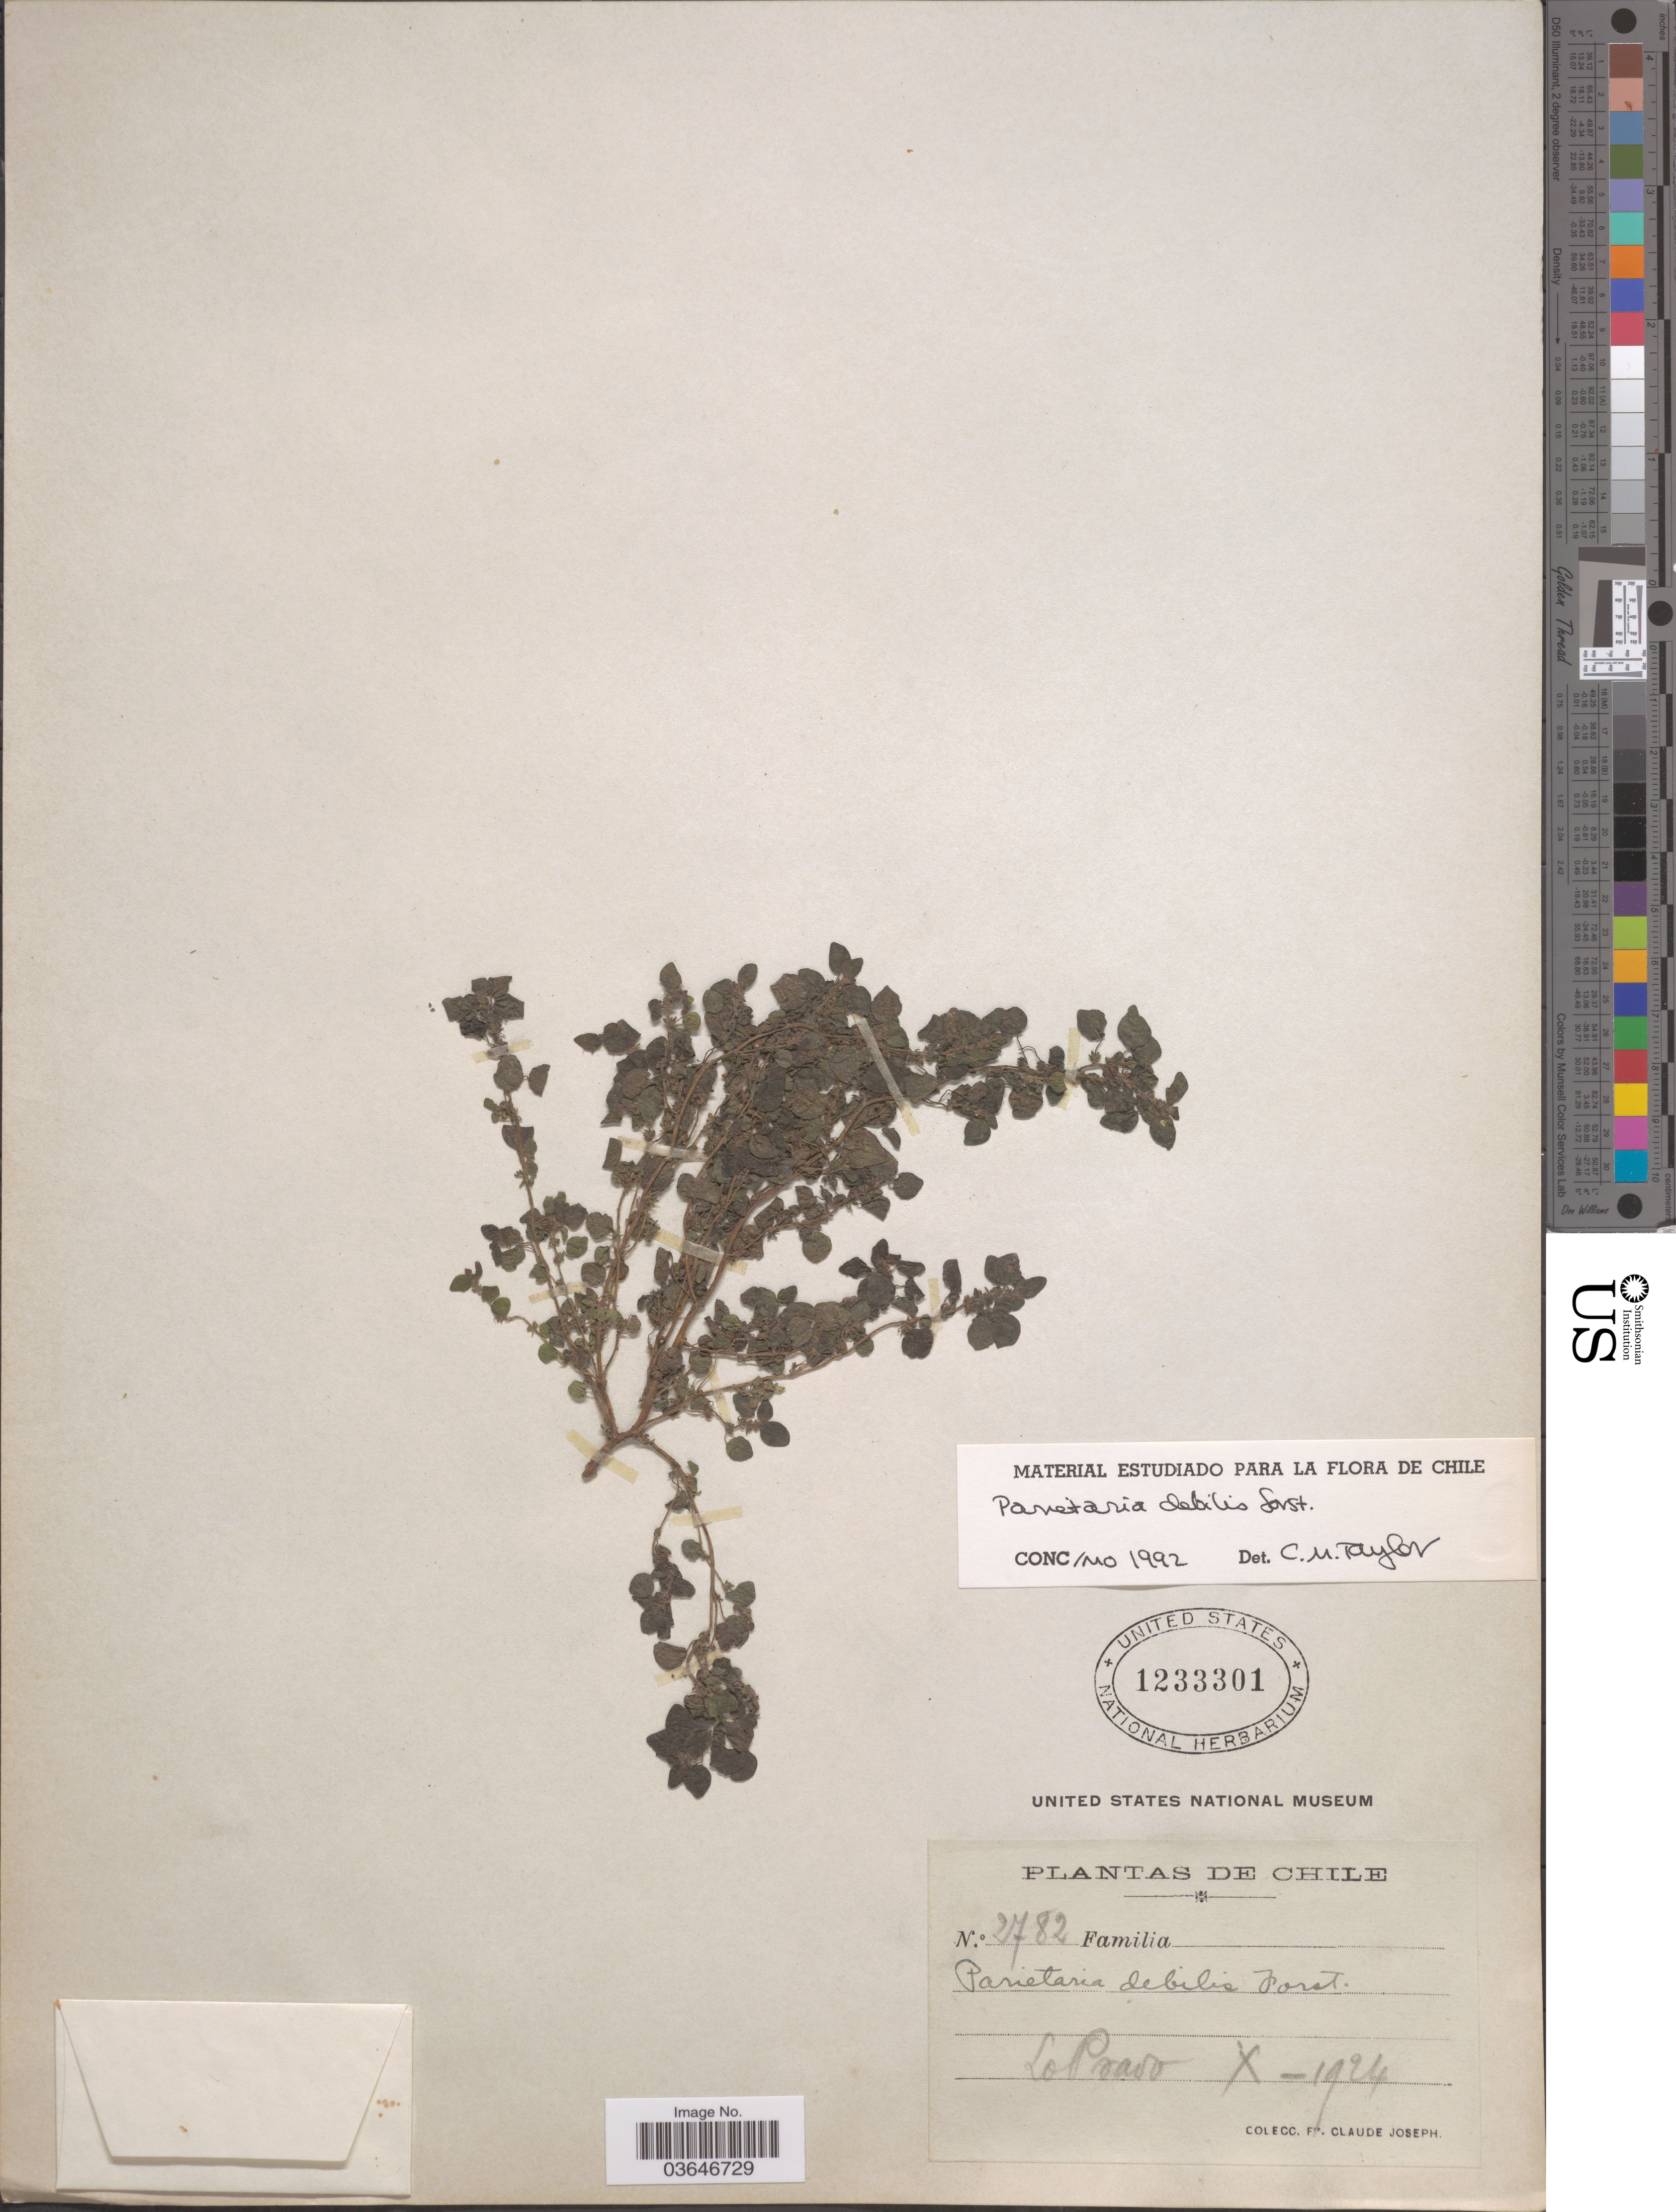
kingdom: Plantae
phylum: Tracheophyta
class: Magnoliopsida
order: Rosales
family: Urticaceae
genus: Parietaria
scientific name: Parietaria debilis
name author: G. Forst.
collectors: Bro. Claude-Joseph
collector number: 2782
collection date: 1924-10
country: Chile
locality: Lo Prado.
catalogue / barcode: US 1233301